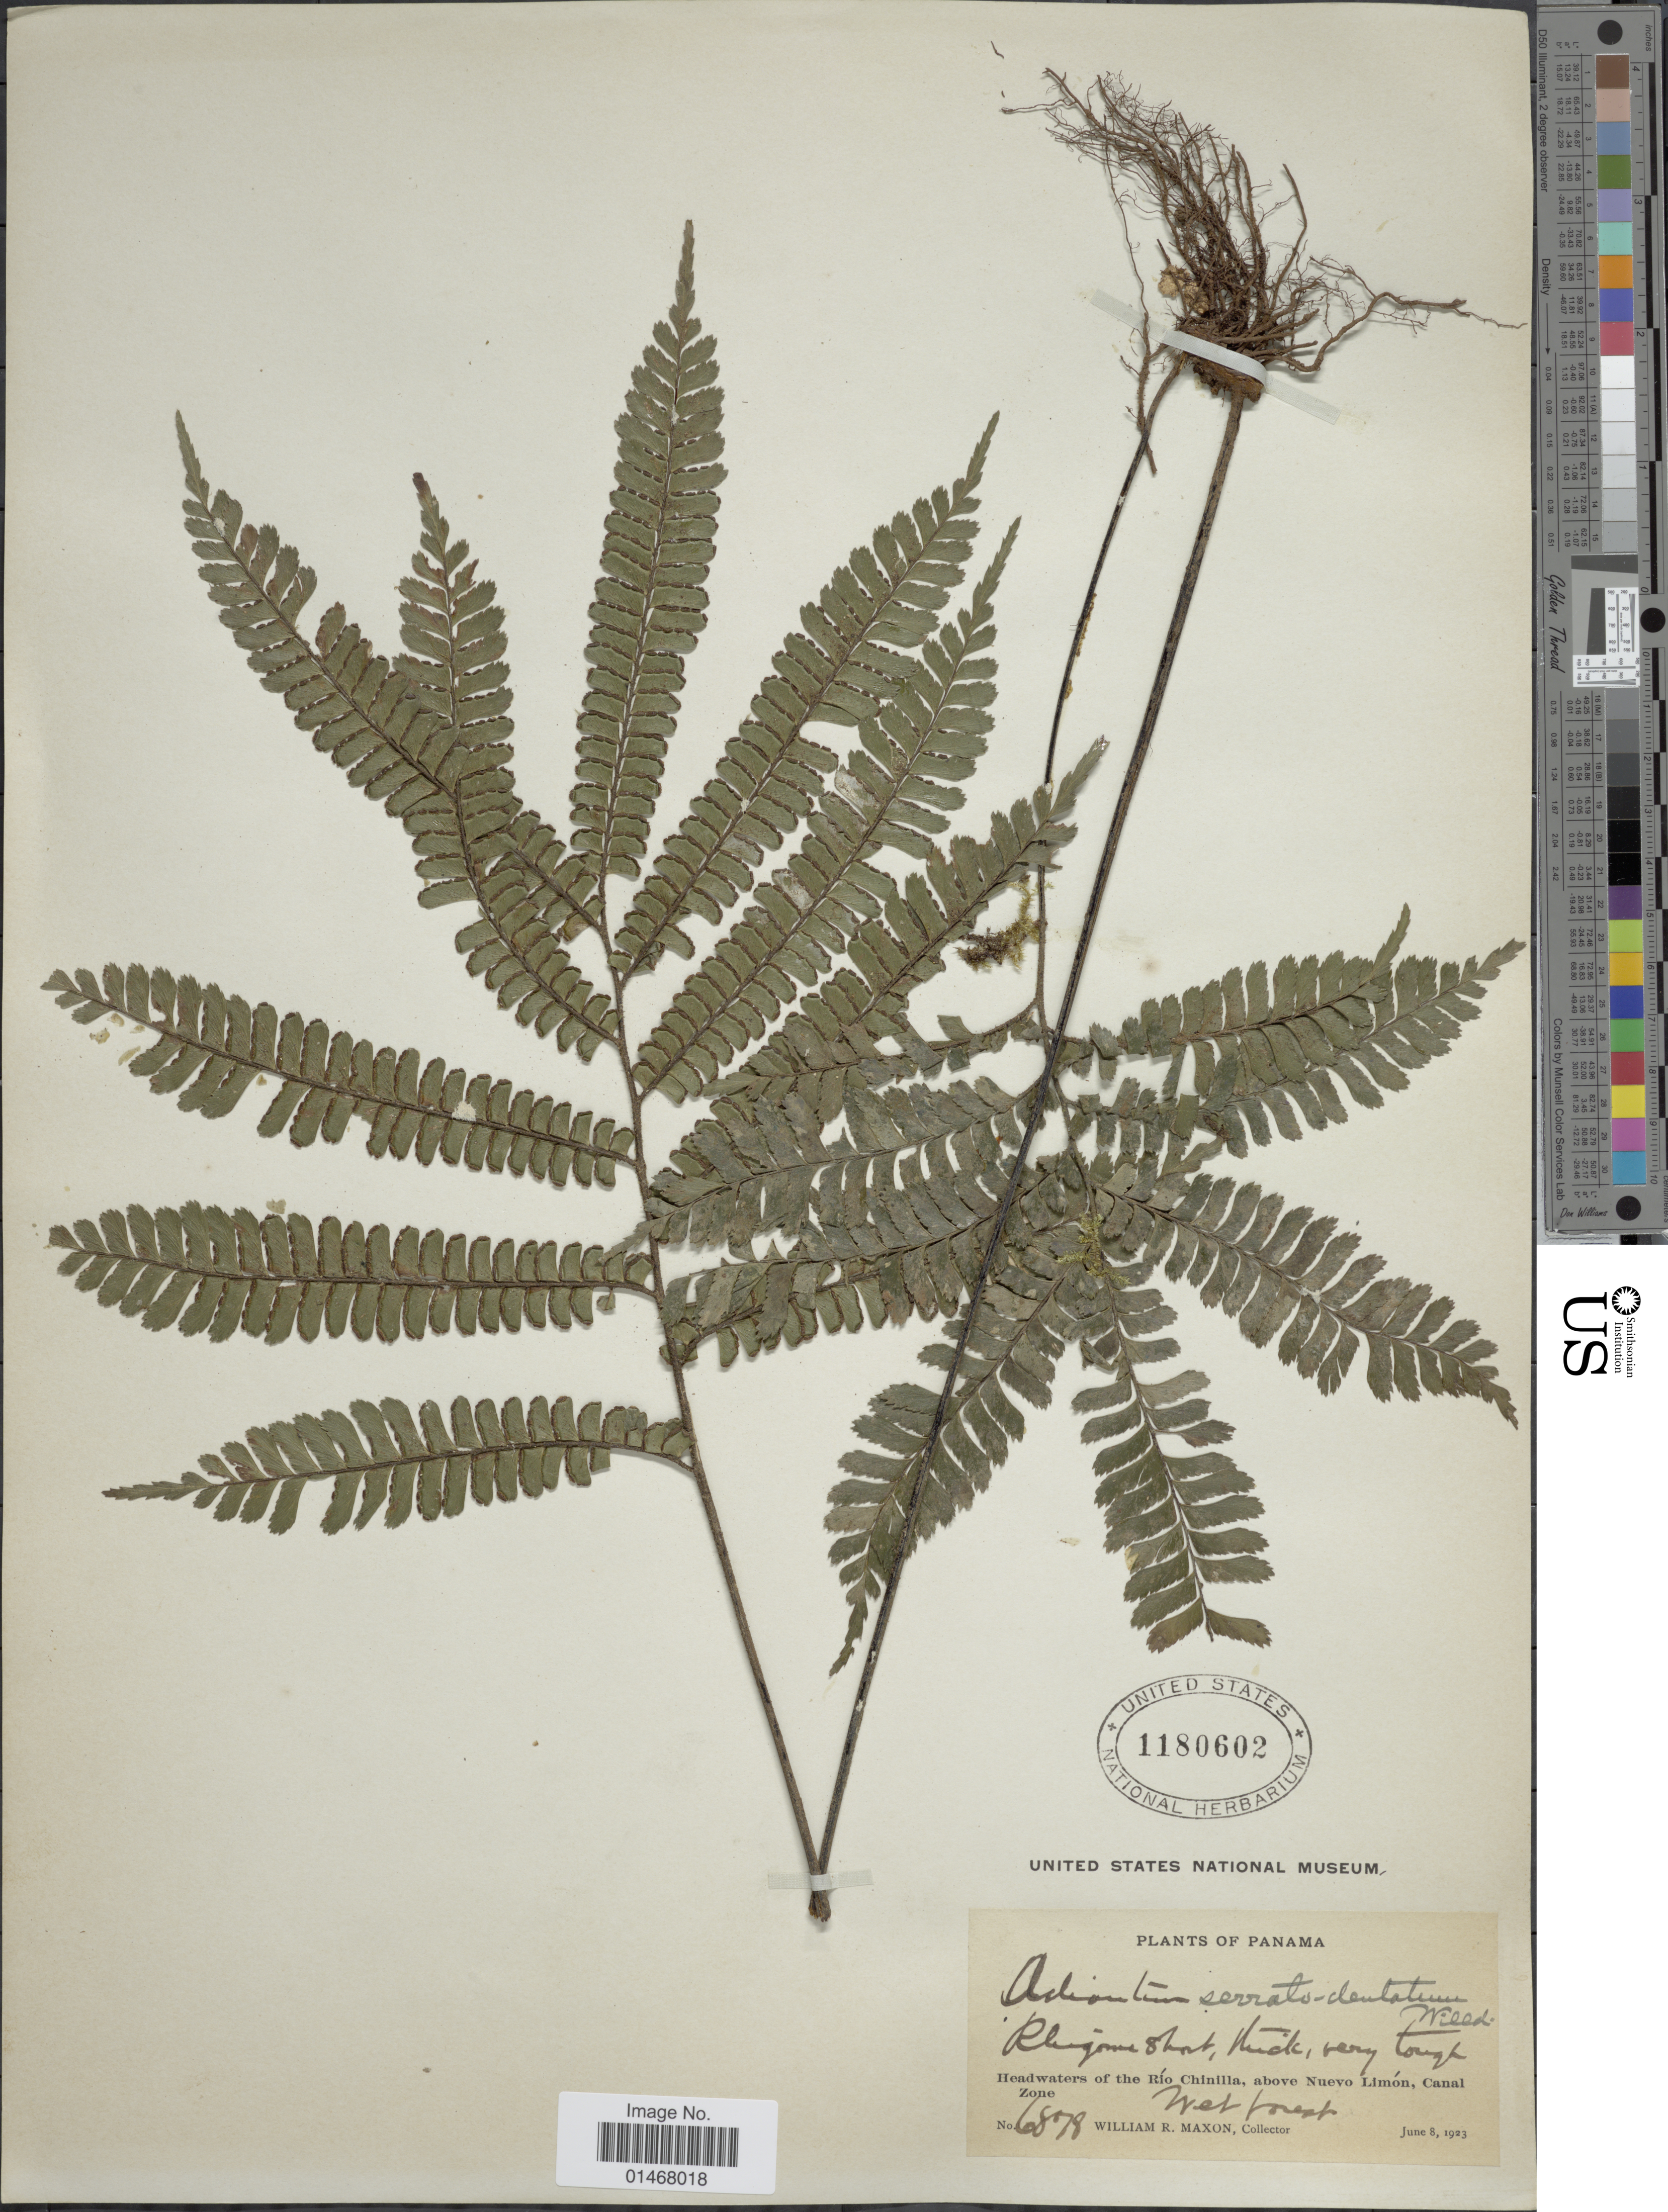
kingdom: Plantae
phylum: Tracheophyta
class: Polypodiopsida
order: Polypodiales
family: Pteridaceae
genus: Adiantum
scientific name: Adiantum serratodentatum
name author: Humb. & Bonpl. ex Willd.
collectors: W. R. Maxon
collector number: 6878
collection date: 1923-06-08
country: Panama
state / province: Colón / Panamá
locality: Headwaters of the Río Chinilla, above Nuevo Limón, Canal Zone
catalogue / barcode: US 1180602